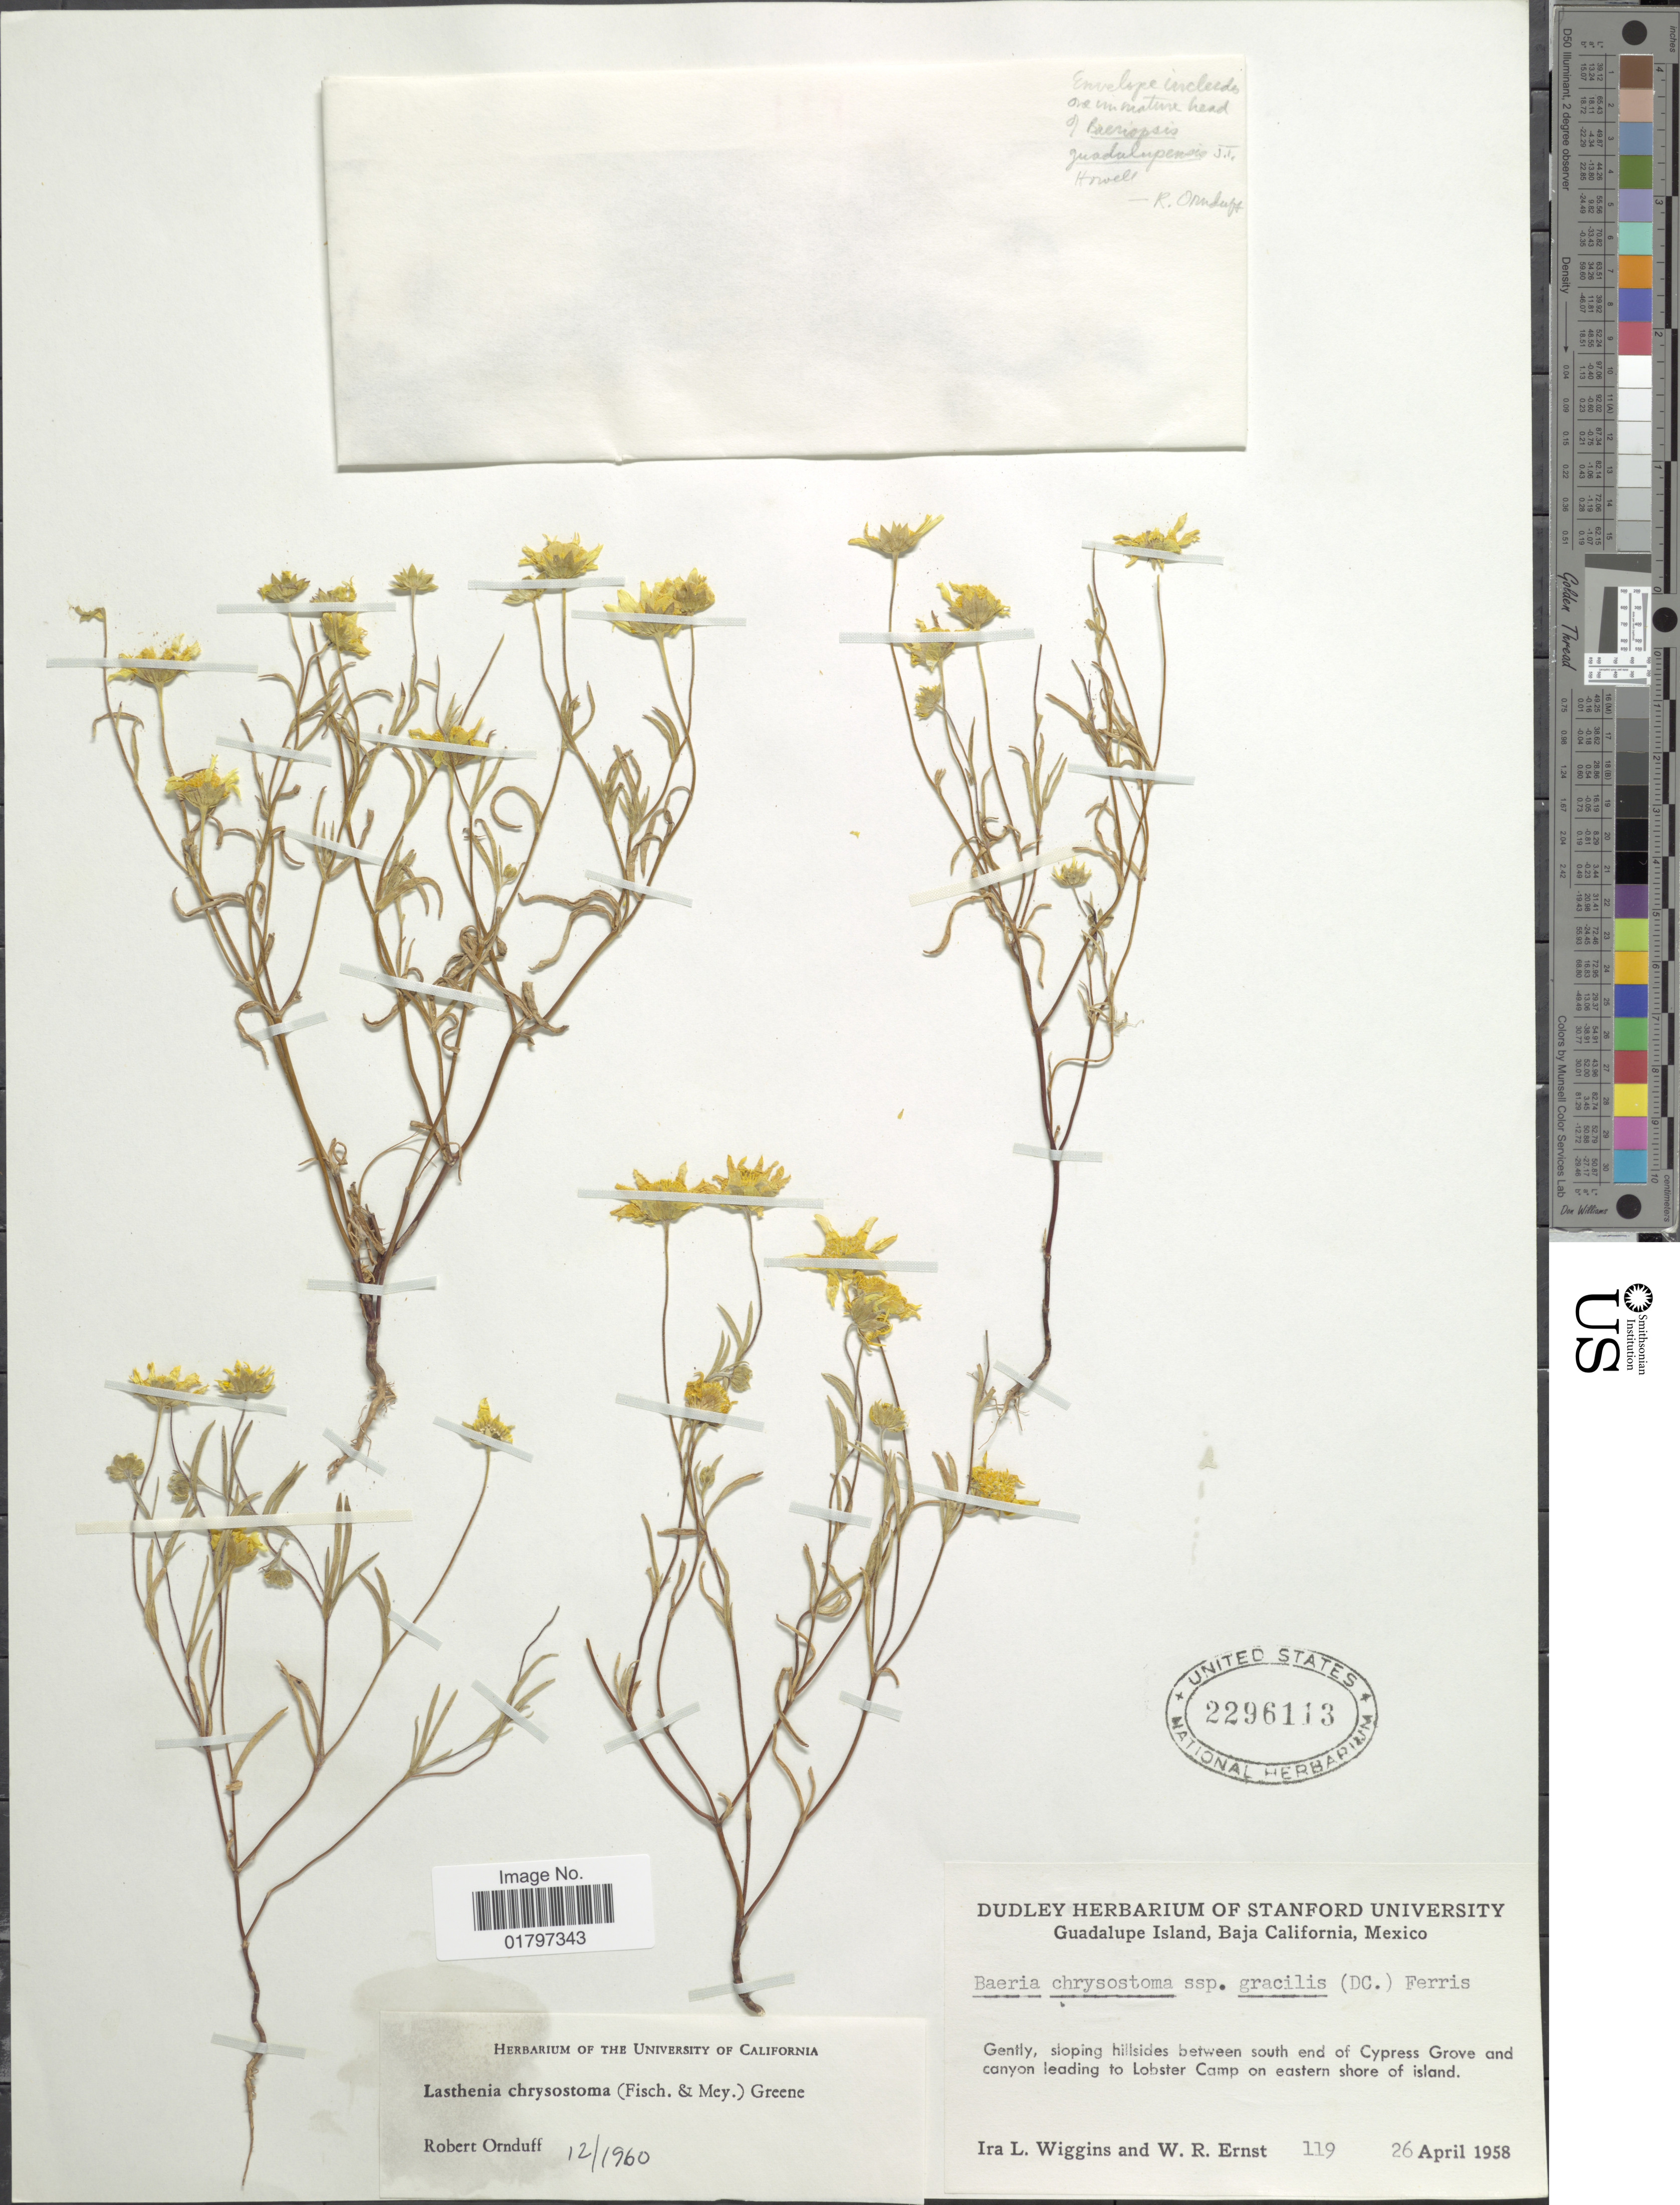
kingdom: Plantae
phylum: Tracheophyta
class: Magnoliopsida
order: Asterales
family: Asteraceae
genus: Lasthenia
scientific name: Lasthenia chrysostoma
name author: (Fisch. & C.A. Mey.) Greene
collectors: I. L. Wiggins & W. R. Ernst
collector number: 119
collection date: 1958-04-26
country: Mexico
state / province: Baja California Sur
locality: Guadalupe Island, Baja California, Mexico. Gently, sloping hillsides between south end of Cypress Grove and canyon leading to Lobster Camp on eastern shore of island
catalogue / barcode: US 2296113